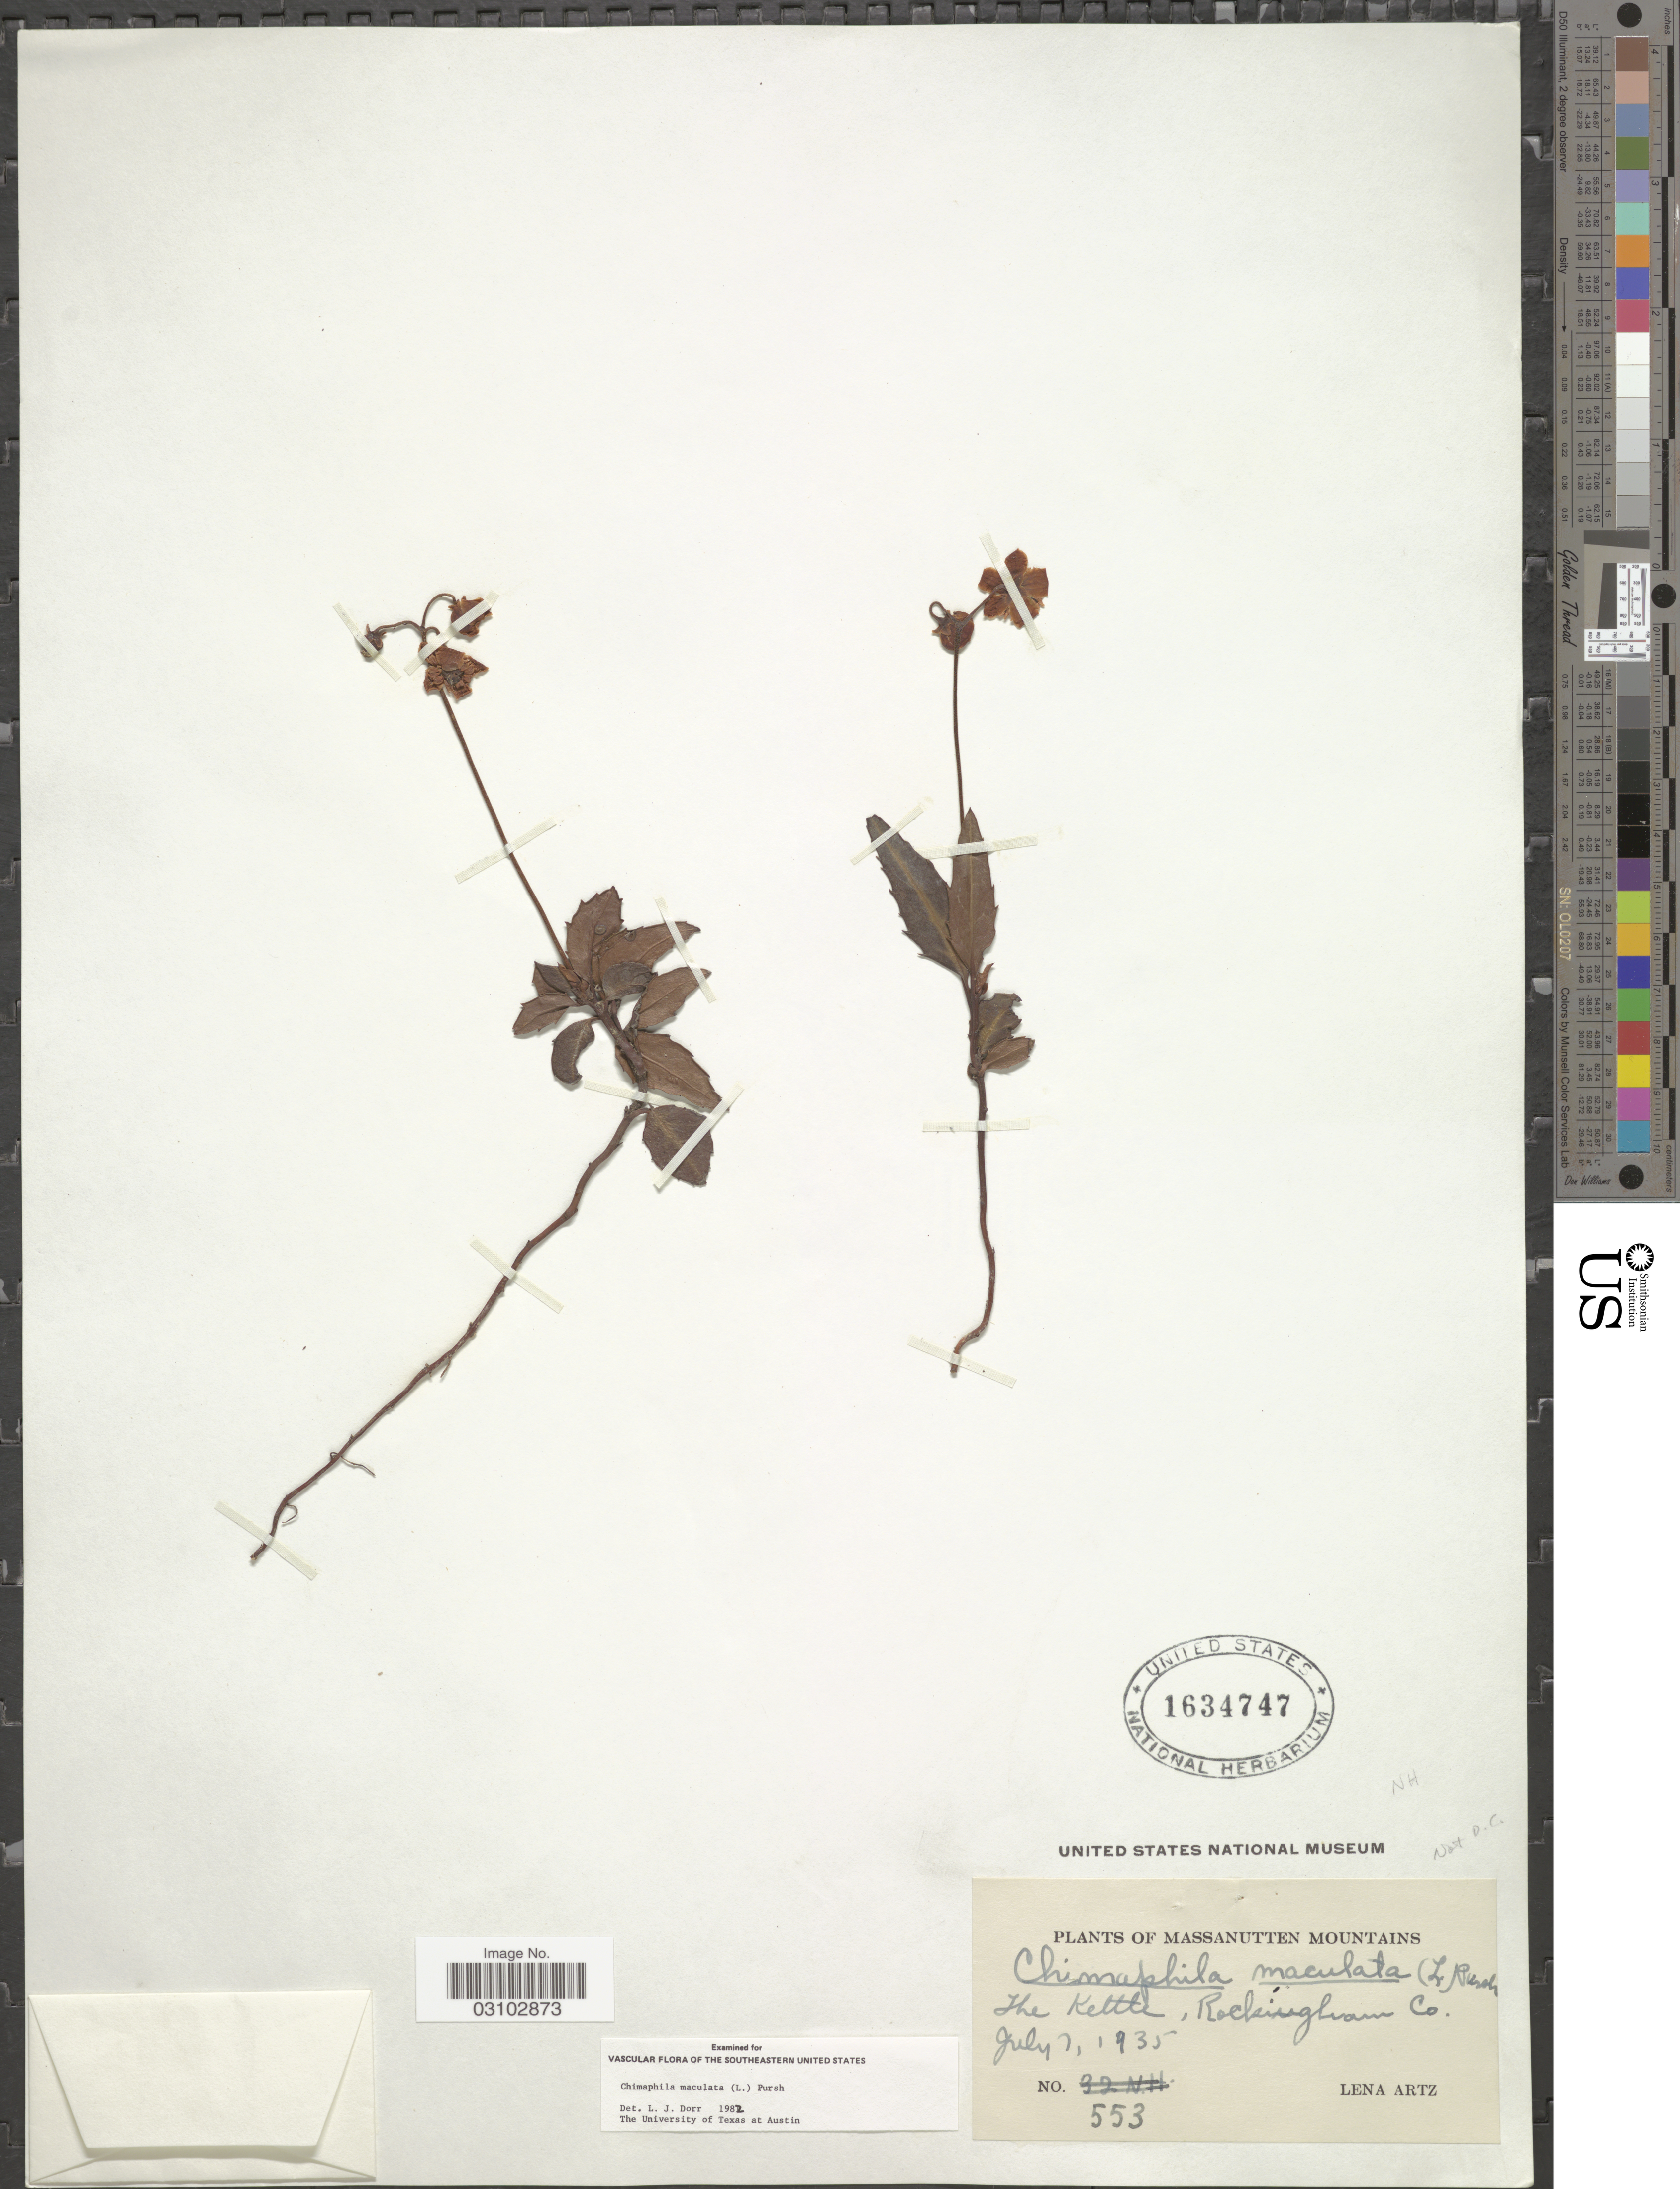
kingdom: Plantae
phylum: Tracheophyta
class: Magnoliopsida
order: Ericales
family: Ericaceae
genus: Chimaphila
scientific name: Chimaphila maculata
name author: (L.) Pursh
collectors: L. Artz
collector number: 553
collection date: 1935-07-07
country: United States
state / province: Virginia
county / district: Rockingham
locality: Massanutten Mountains. The Kettle, Rockingham Co.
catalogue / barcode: US 1634747